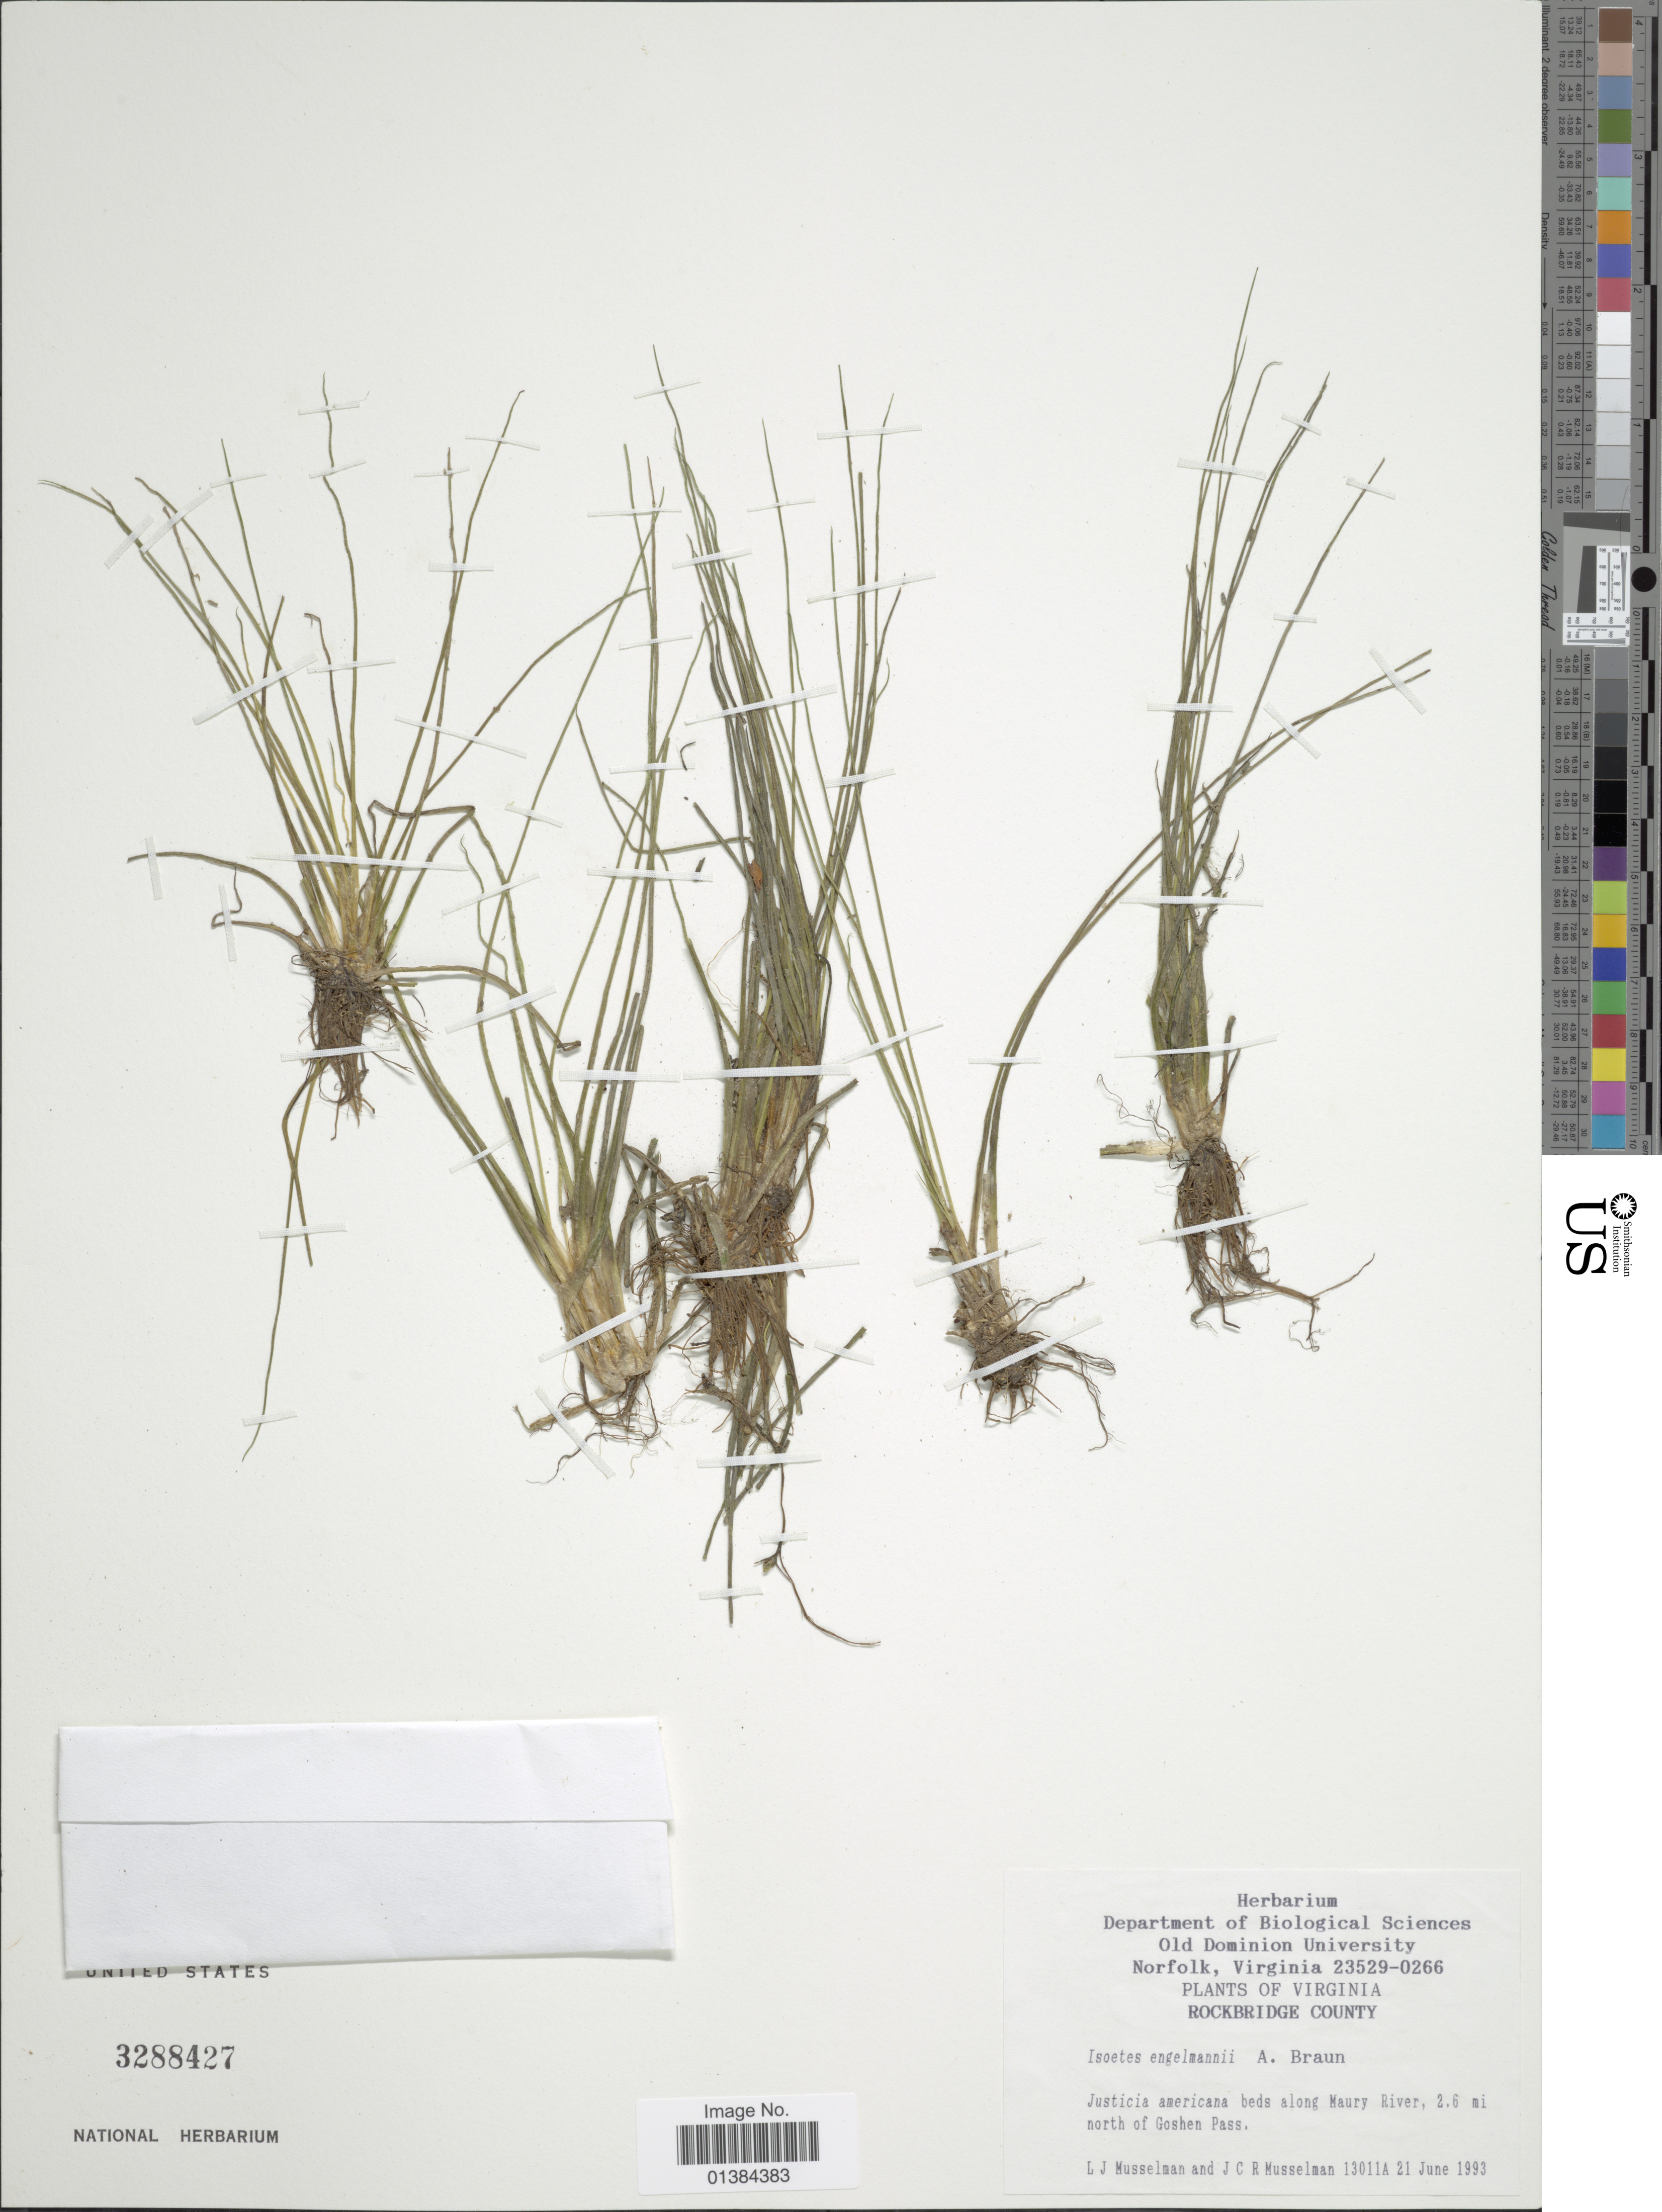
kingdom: Plantae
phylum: Tracheophyta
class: Lycopodiopsida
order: Isoetales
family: Isoetaceae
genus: Isoetes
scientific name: Isoetes engelmannii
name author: A. Braun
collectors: L. J. Musselman & J. Musselman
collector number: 13011A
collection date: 1993-06-21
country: United States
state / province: Virginia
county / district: Rockbridge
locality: Justicia americana beds along Maury River, 2.6 mi north of Goshen Pass.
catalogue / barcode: US 3288427